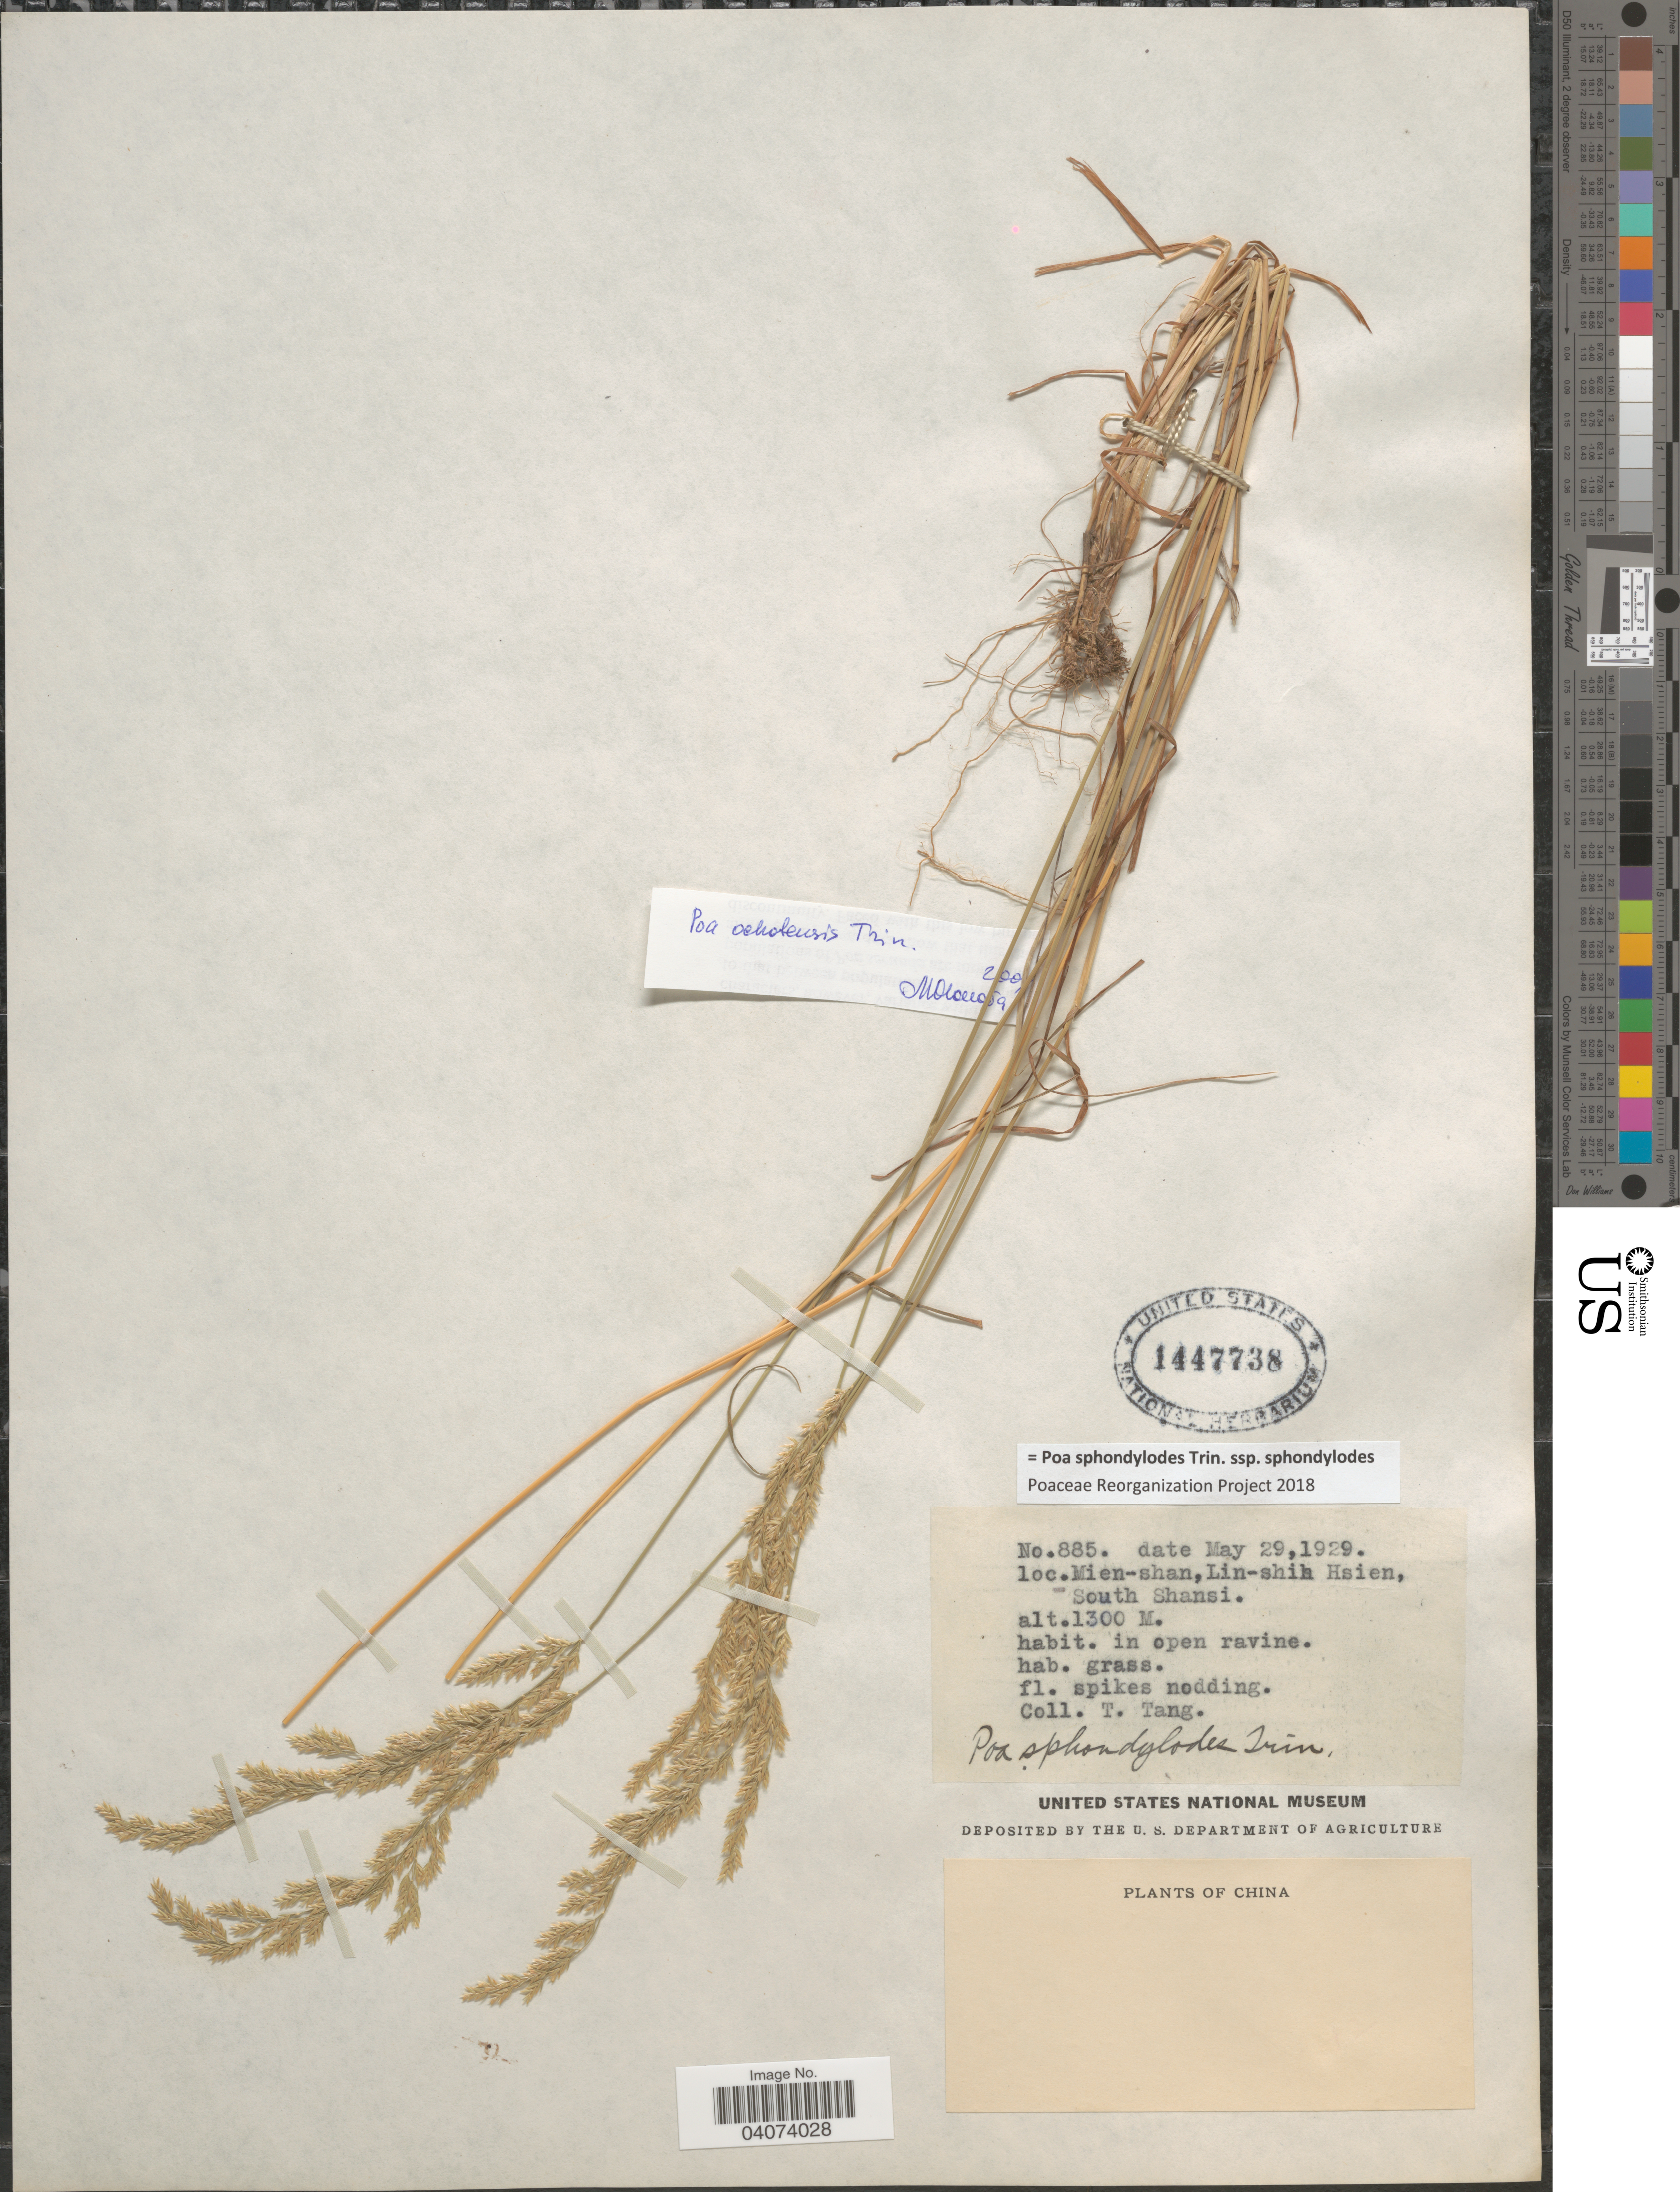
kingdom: Plantae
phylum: Tracheophyta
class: Liliopsida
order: Poales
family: Poaceae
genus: Poa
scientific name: Poa sphondylodes subsp. sphondylodes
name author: Trin.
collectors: T. Tang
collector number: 885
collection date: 1929-05-29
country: China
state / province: Shanxi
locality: Mien-shan, Lin-shih Hsien, South Shansi.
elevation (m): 1300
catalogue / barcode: US 1447738